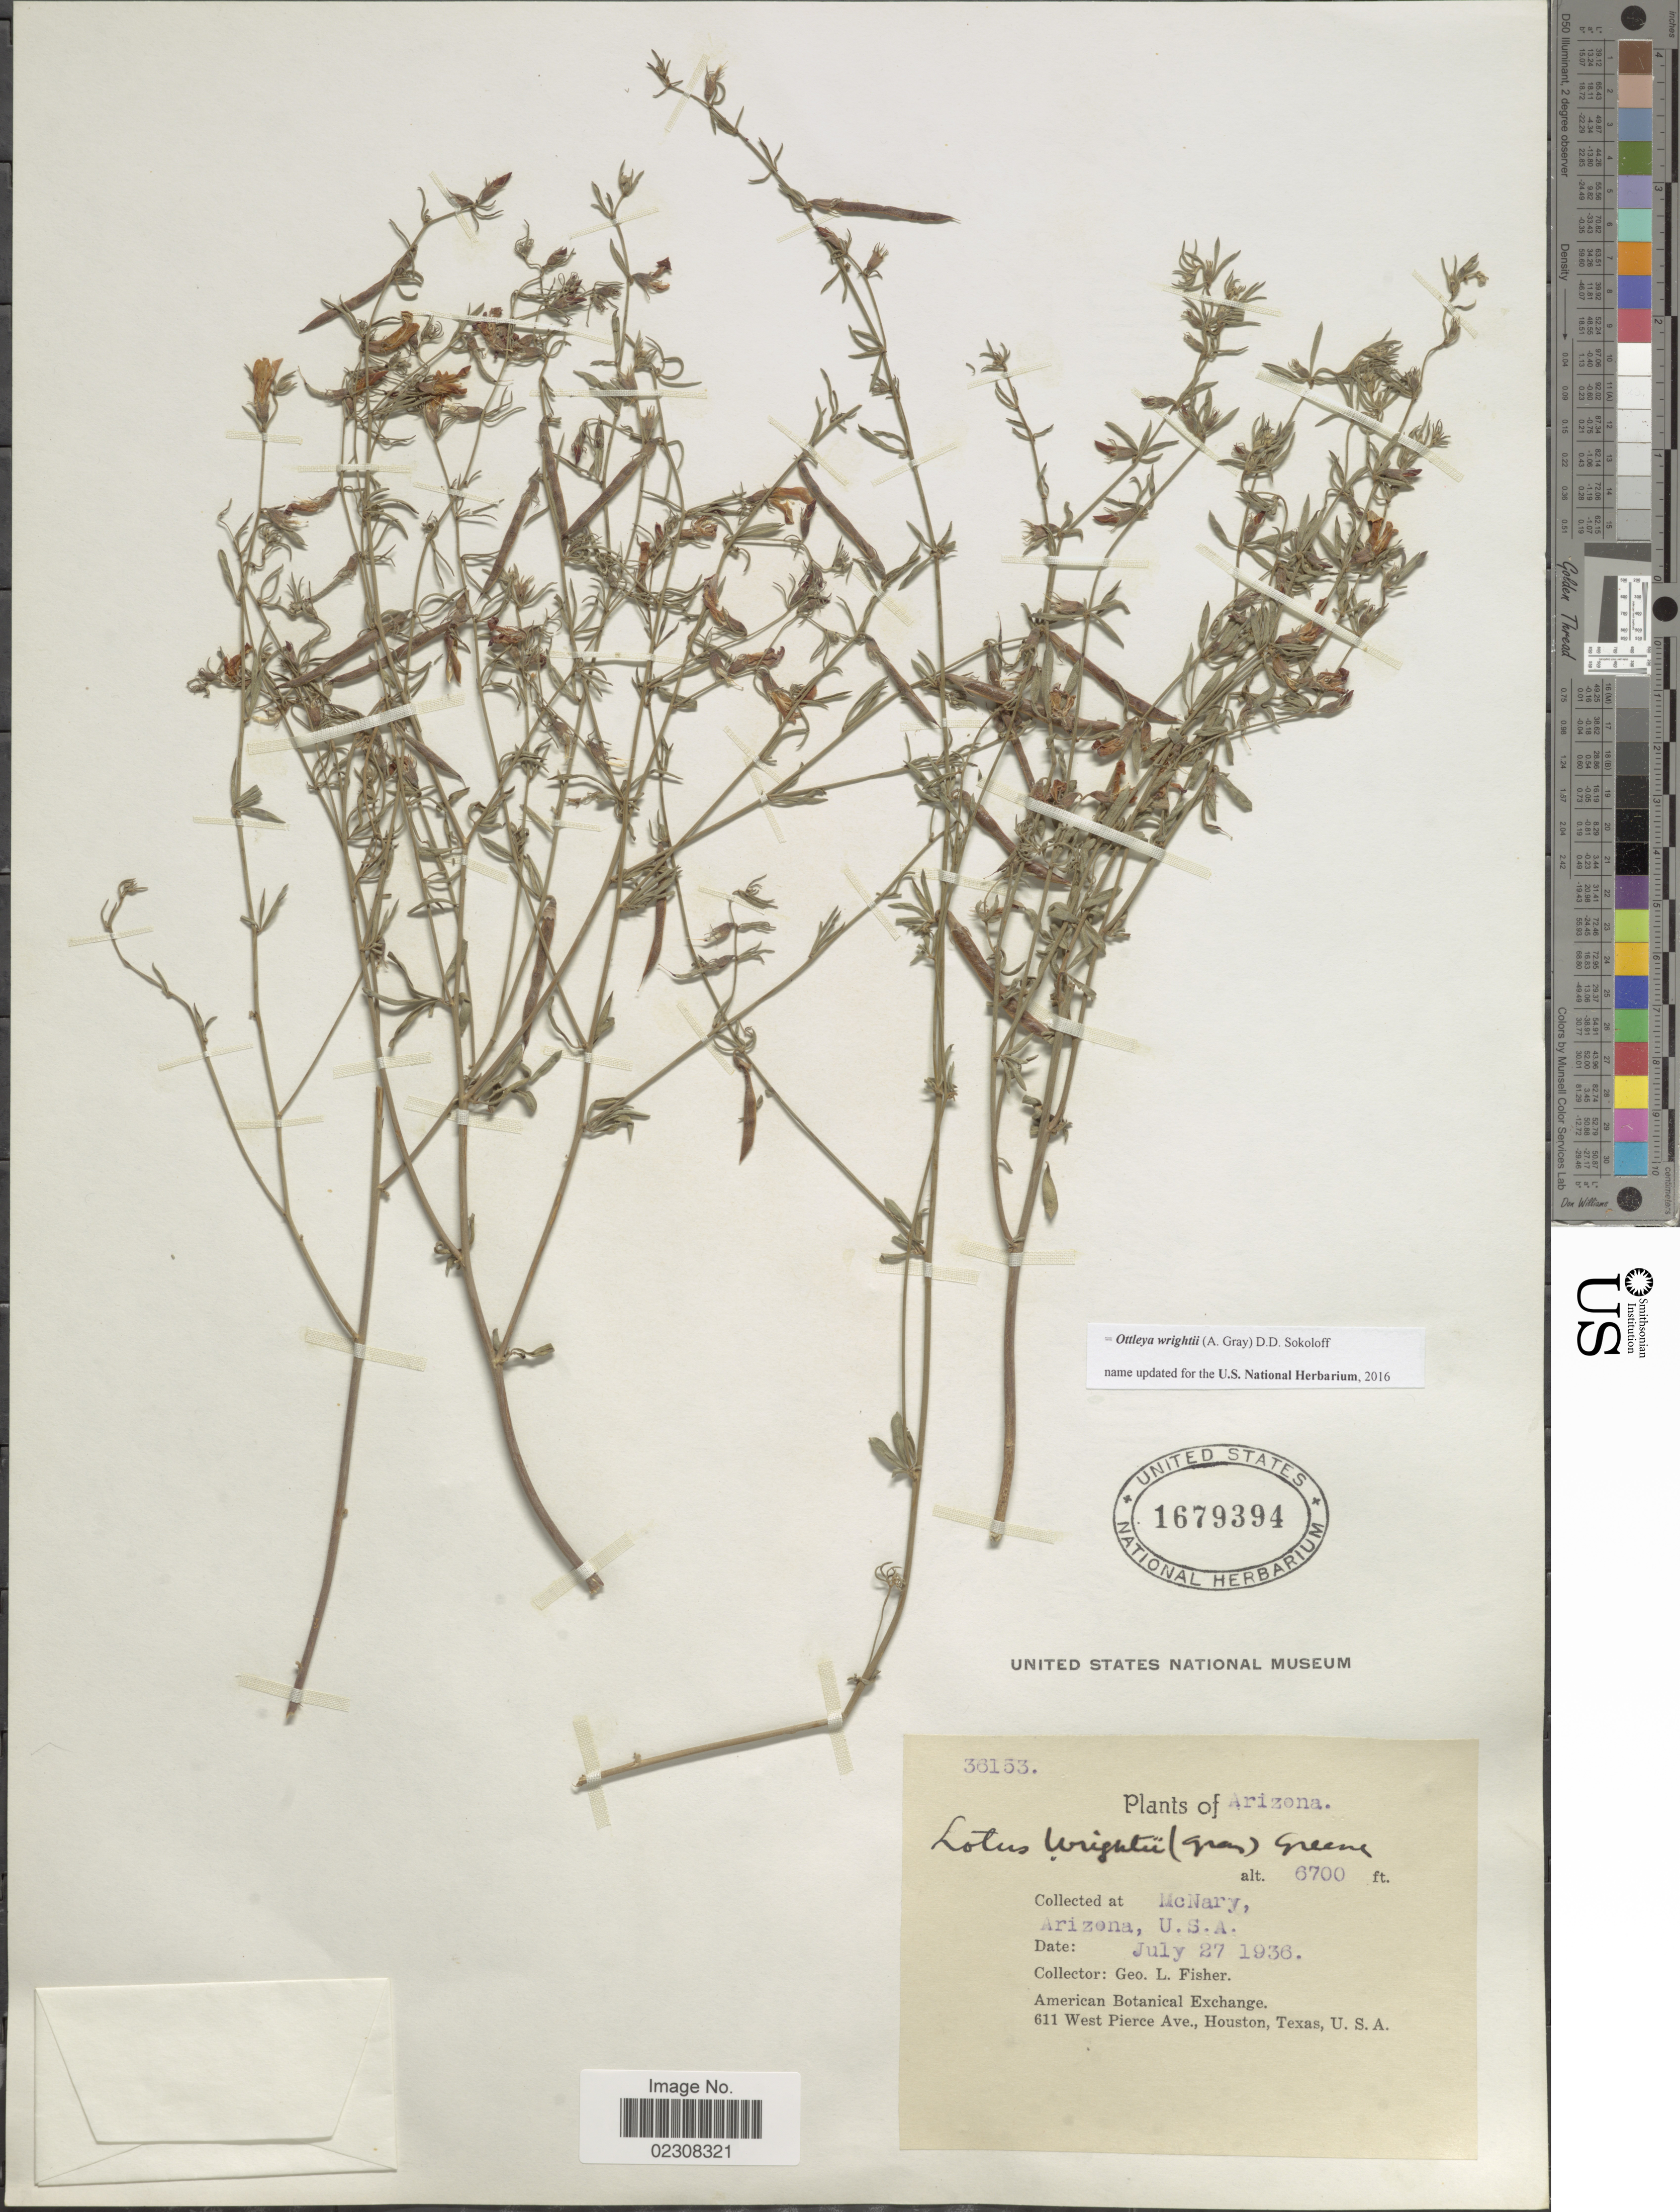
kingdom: Plantae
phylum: Tracheophyta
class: Magnoliopsida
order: Fabales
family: Fabaceae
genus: Ottleya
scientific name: Ottleya wrightii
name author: (A. Gray) D.D. Sokoloff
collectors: G. L. Fisher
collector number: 36153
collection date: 1936-07-27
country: United States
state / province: Arizona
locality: McNary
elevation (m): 2042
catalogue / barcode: US 1679394